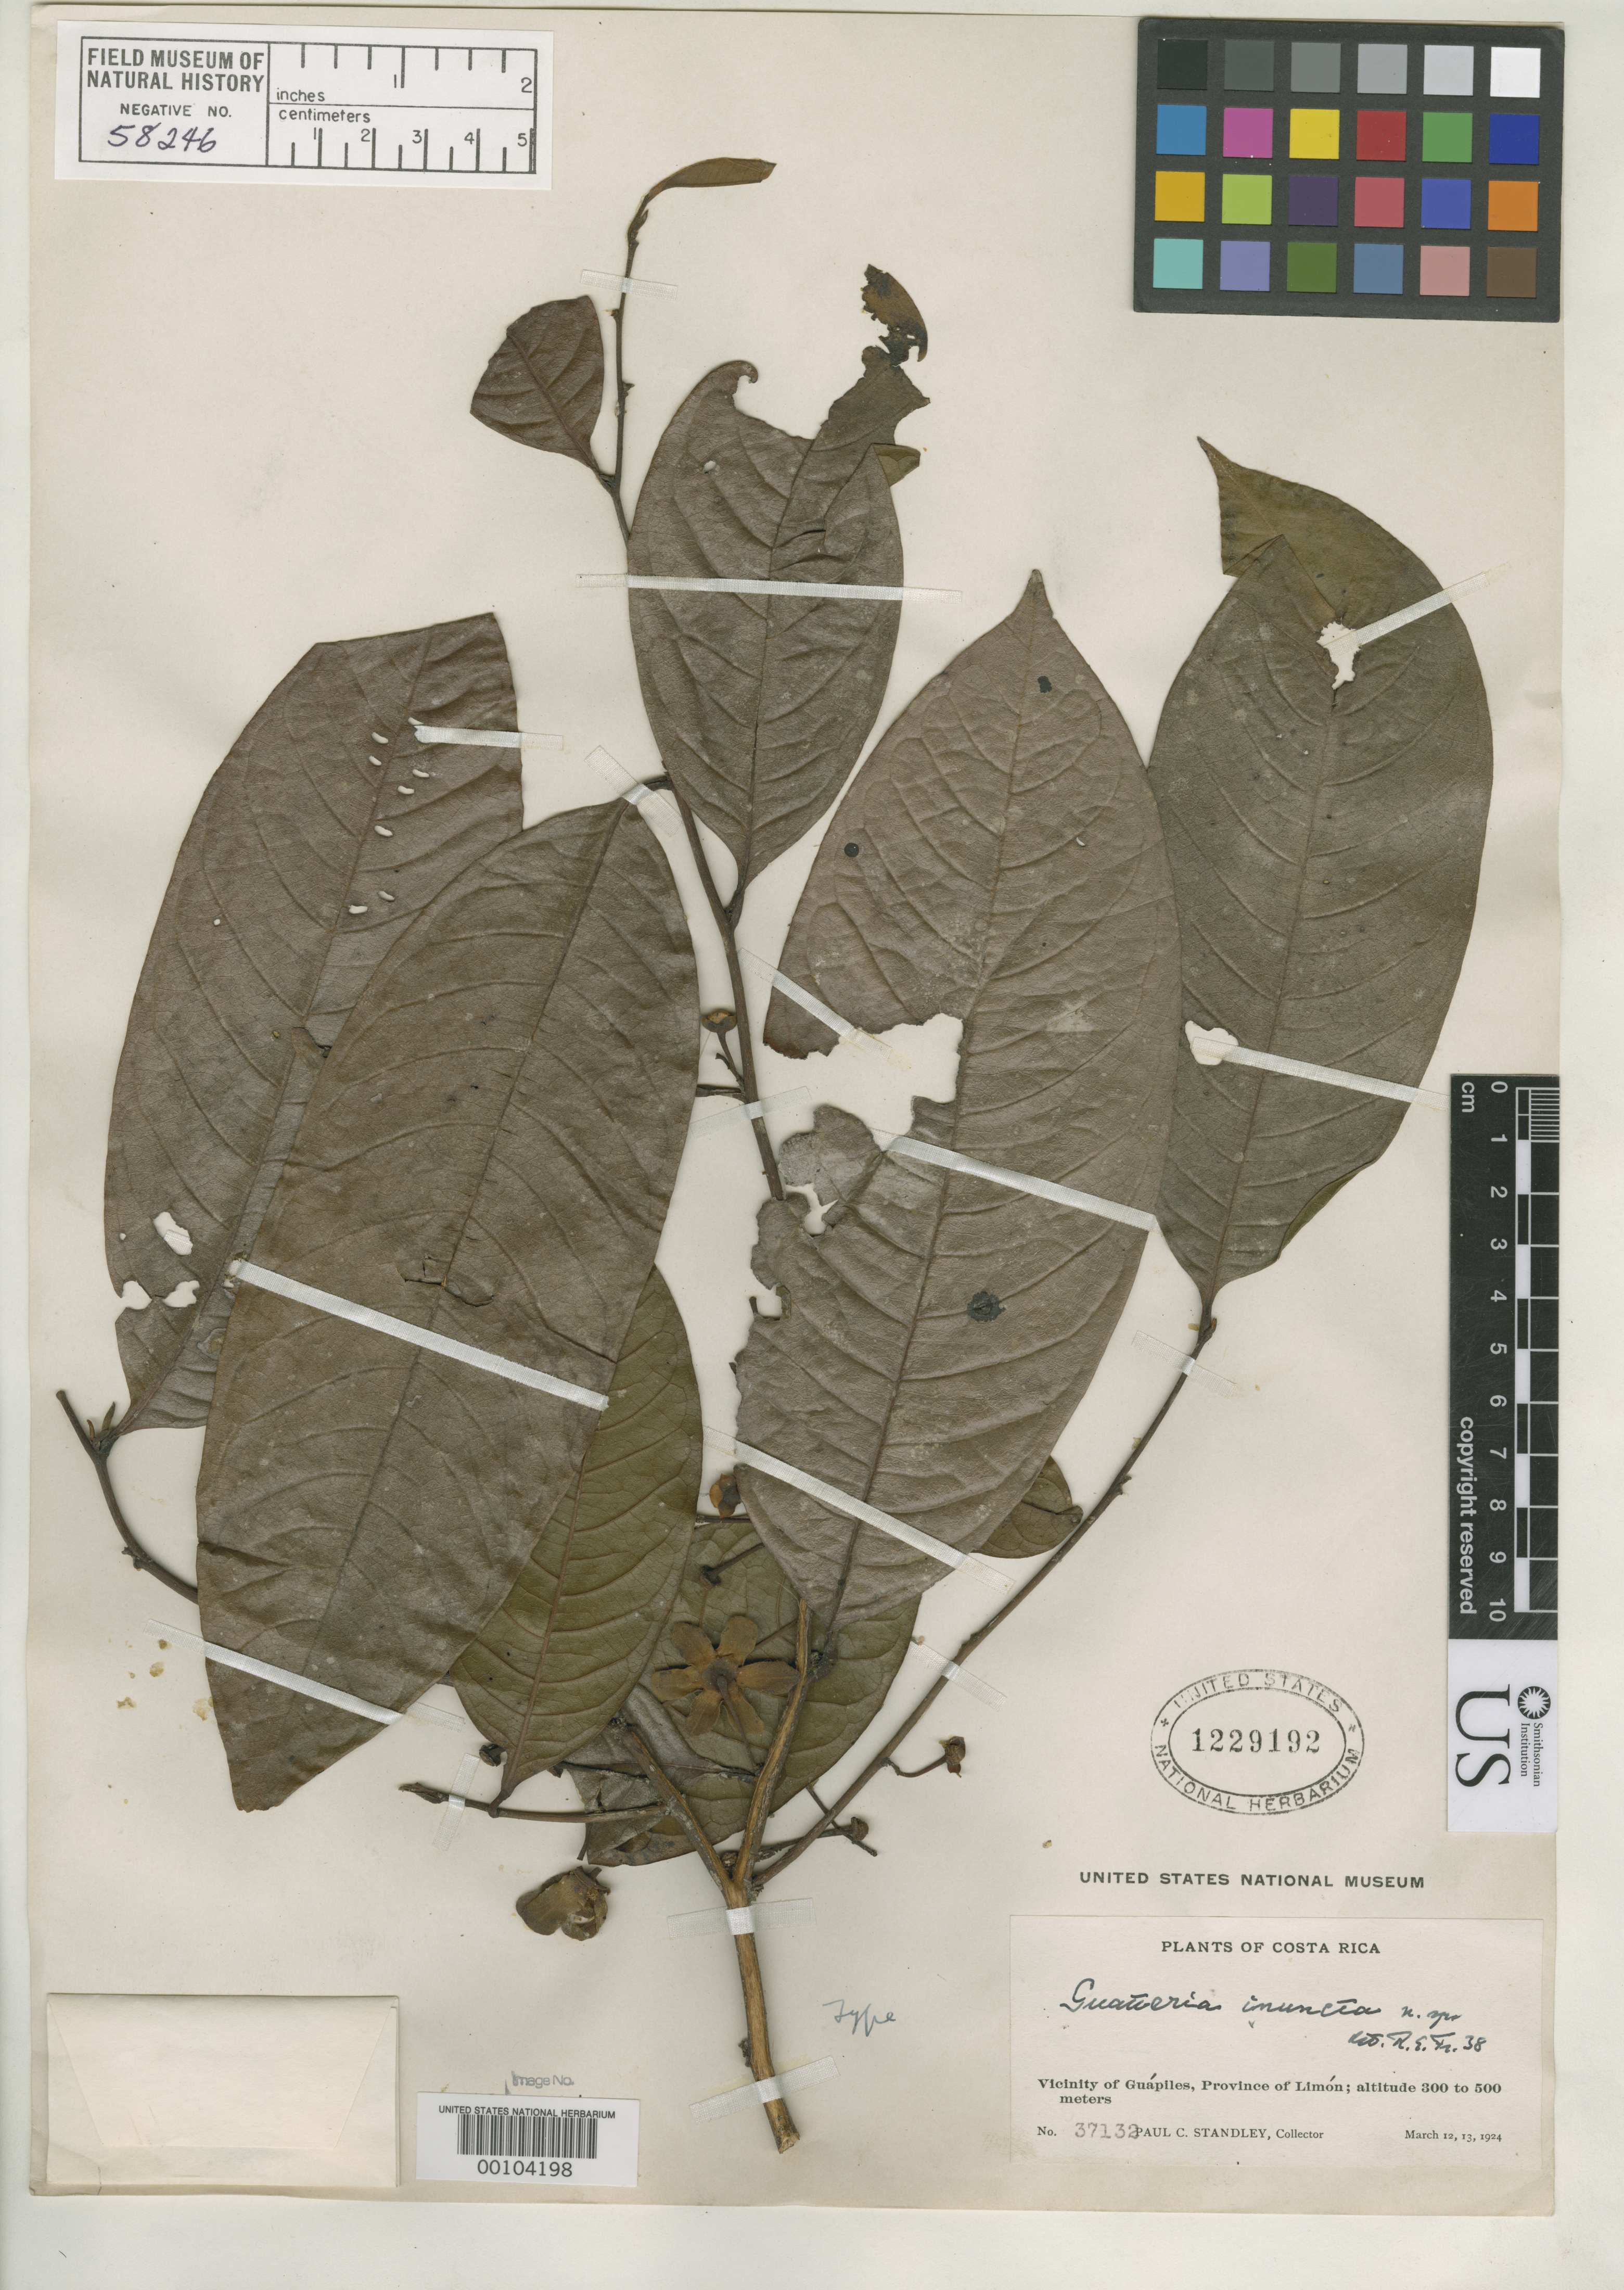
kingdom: Plantae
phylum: Tracheophyta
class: Magnoliopsida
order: Magnoliales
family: Annonaceae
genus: Guatteria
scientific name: Guatteria inuncta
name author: R.E. Fr.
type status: Holotype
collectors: P. C. Standley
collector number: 37132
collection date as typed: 12 Mar 1924 to 13 Mar 1924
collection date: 1924-03-12/1924-03-13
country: Costa Rica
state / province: Limón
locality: Guapiles.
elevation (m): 300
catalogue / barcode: US 1229192